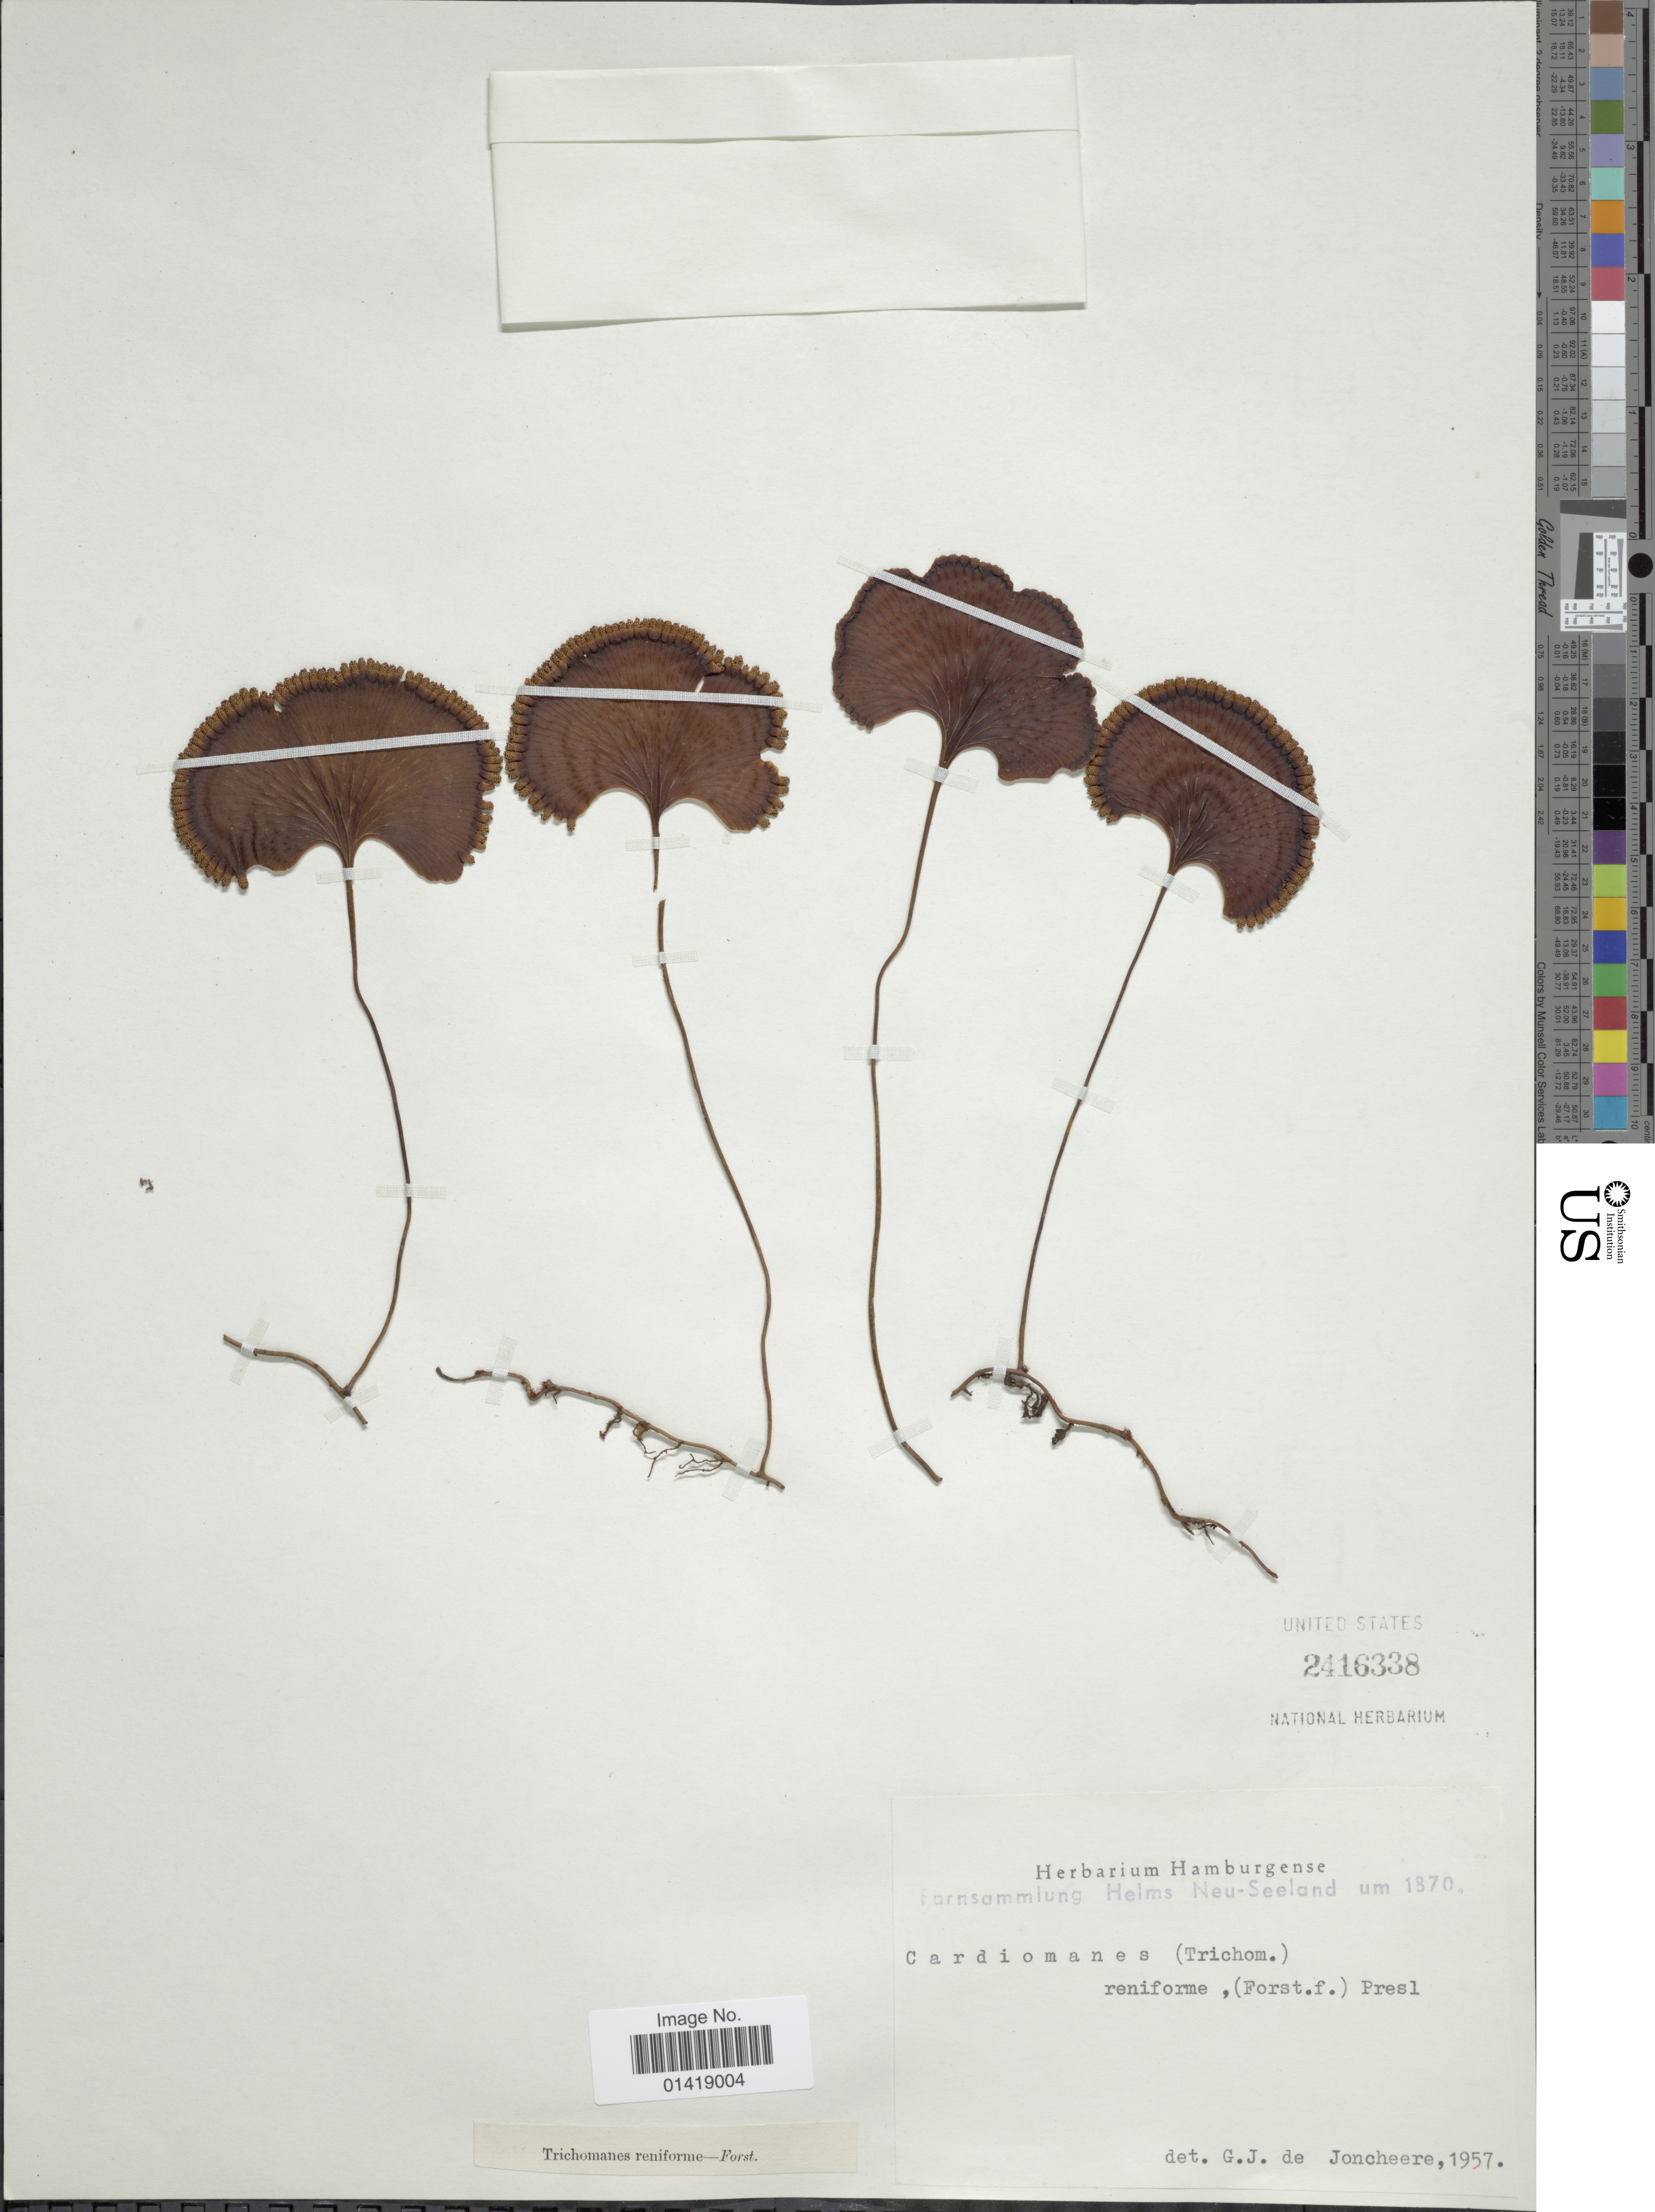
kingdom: Plantae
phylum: Tracheophyta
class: Polypodiopsida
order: Hymenophyllales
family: Hymenophyllaceae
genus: Hymenophyllum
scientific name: Hymenophyllum nephrophyllum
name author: Ebihara & K. Iwats.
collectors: F. Helms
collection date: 1870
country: New Zealand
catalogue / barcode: US 2416338